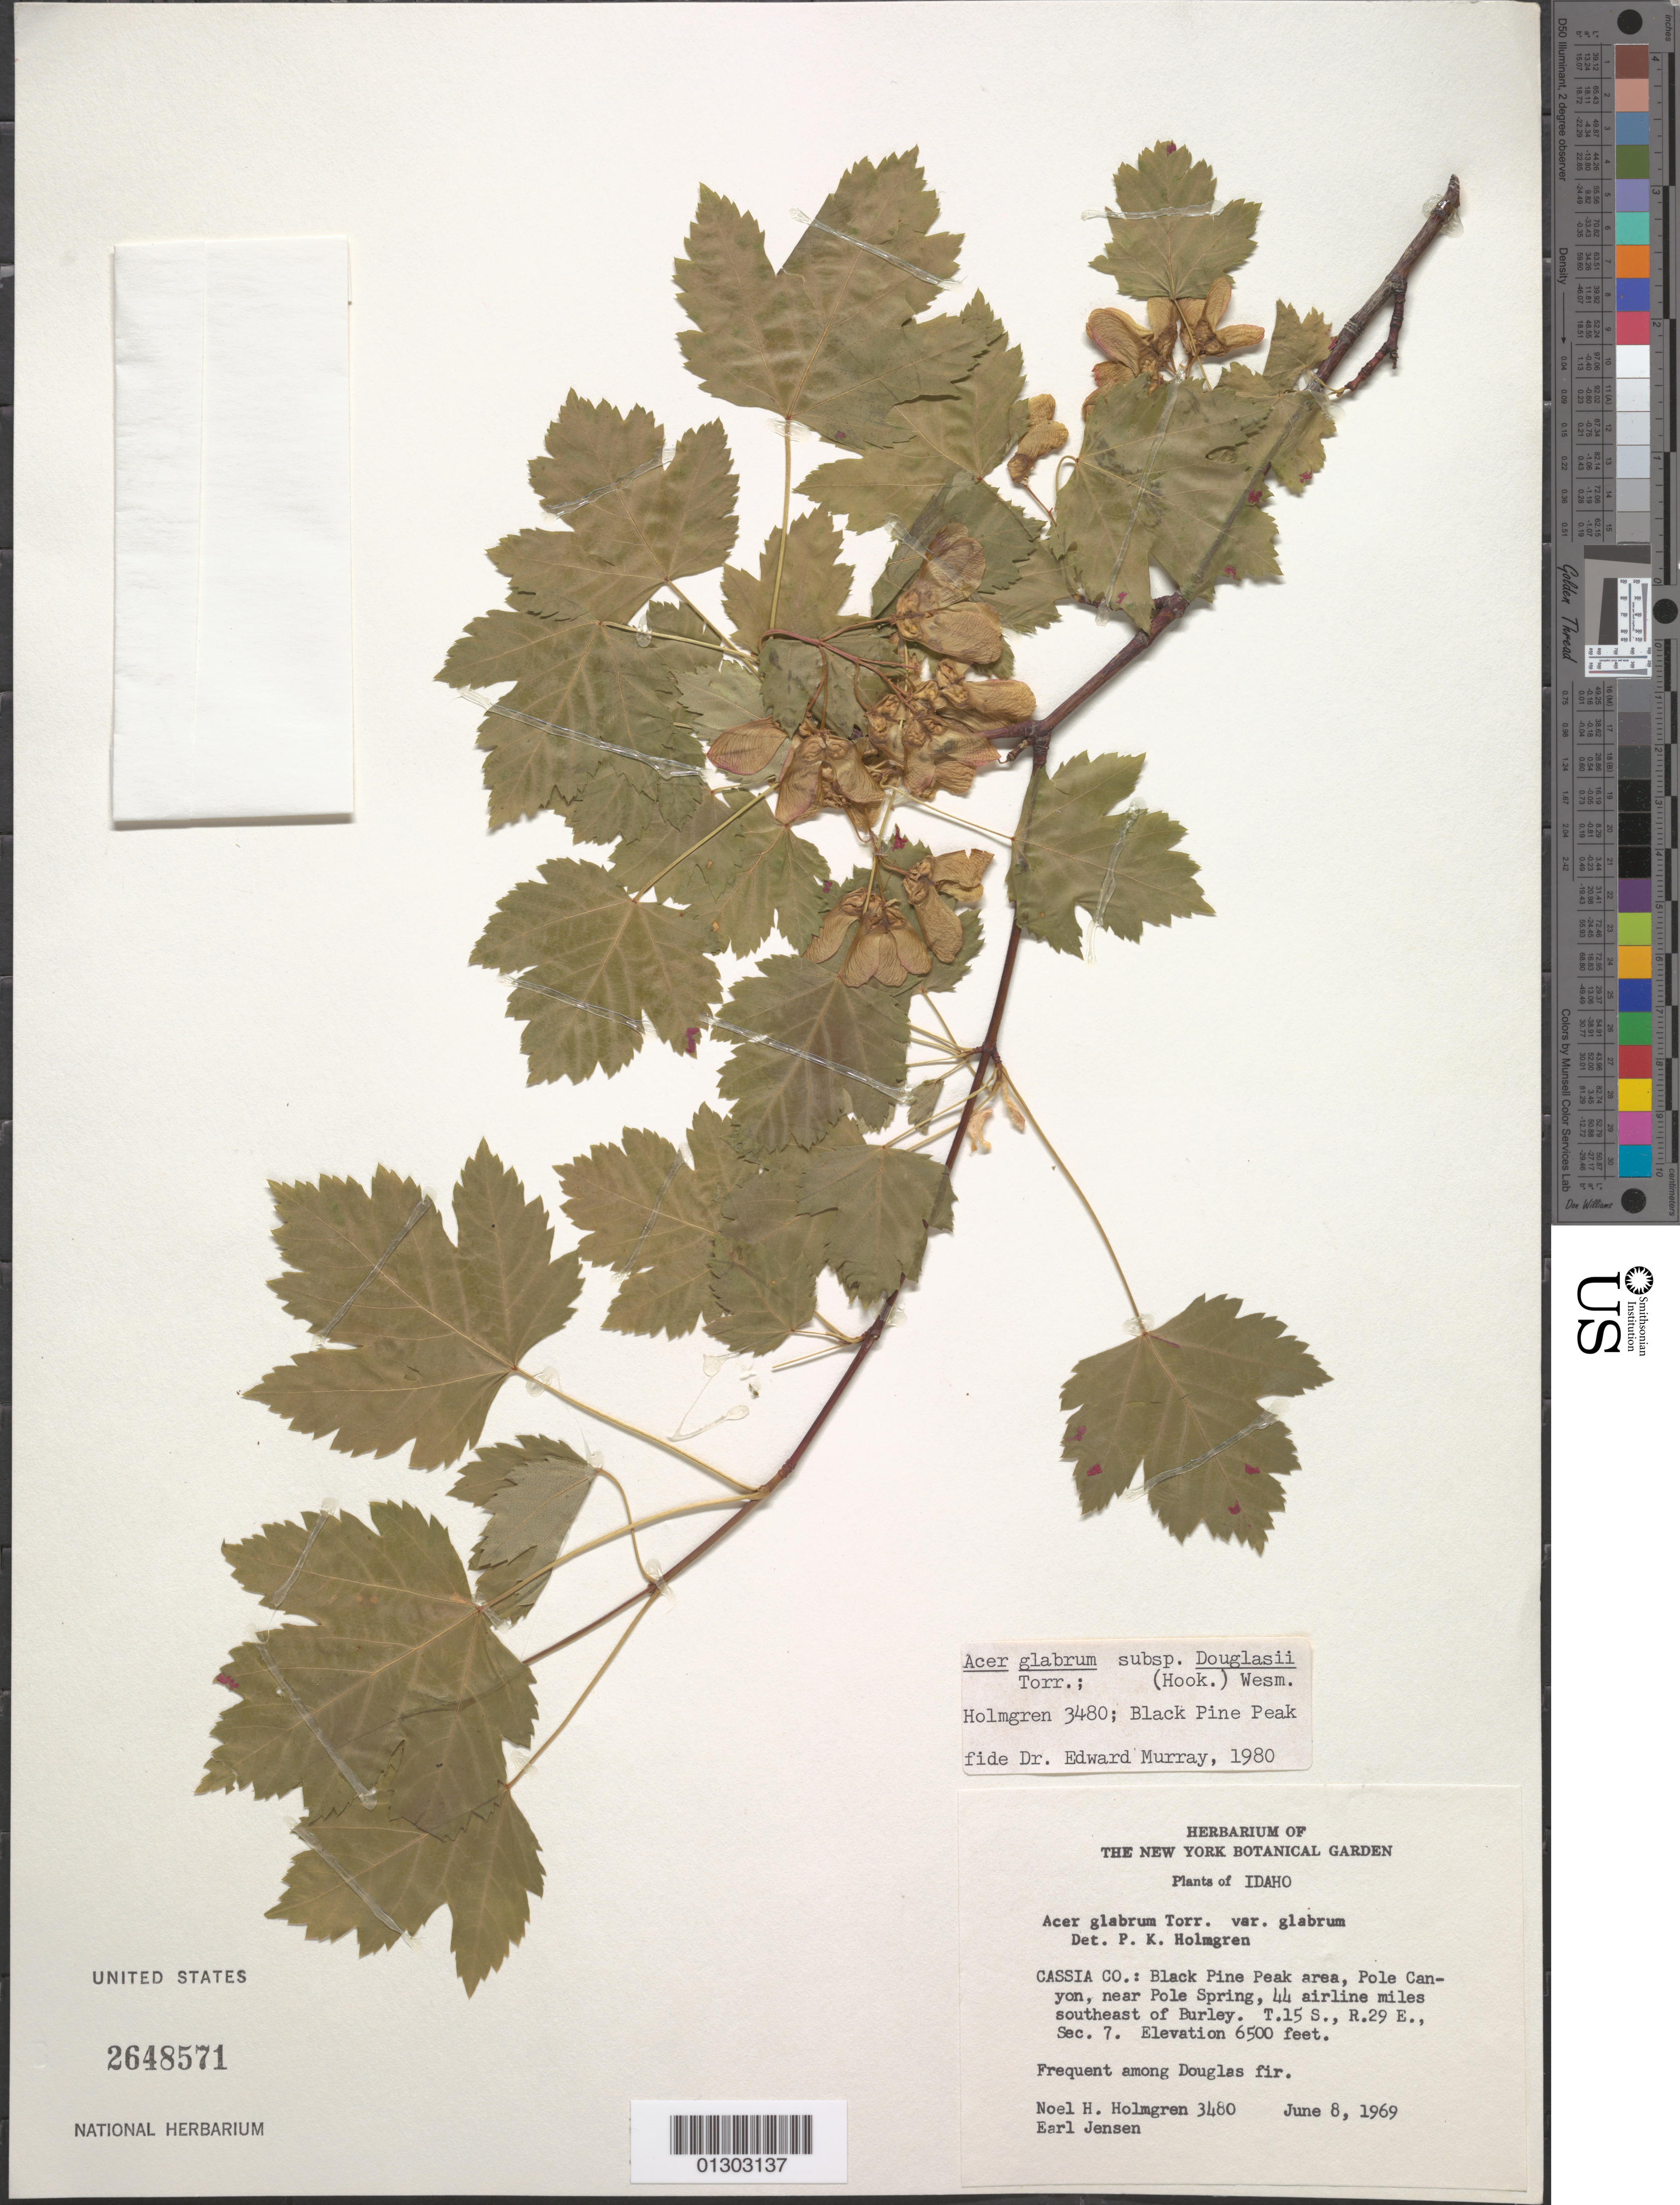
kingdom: Plantae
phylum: Tracheophyta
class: Magnoliopsida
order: Sapindales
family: Sapindaceae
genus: Acer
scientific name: Acer glabrum var. douglasii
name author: (Hook.) Dippel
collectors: N. H. Holmgren & E. Jensen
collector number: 3480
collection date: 1969-06-08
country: United States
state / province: Idaho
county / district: Cassia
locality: Cassia Co.; Black Pine Peak area, Pole Canyon, near Pole Spring, 44 airline miles SE of Burley.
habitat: Frequent among Douglas fir.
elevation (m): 1981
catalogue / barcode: US 2648571